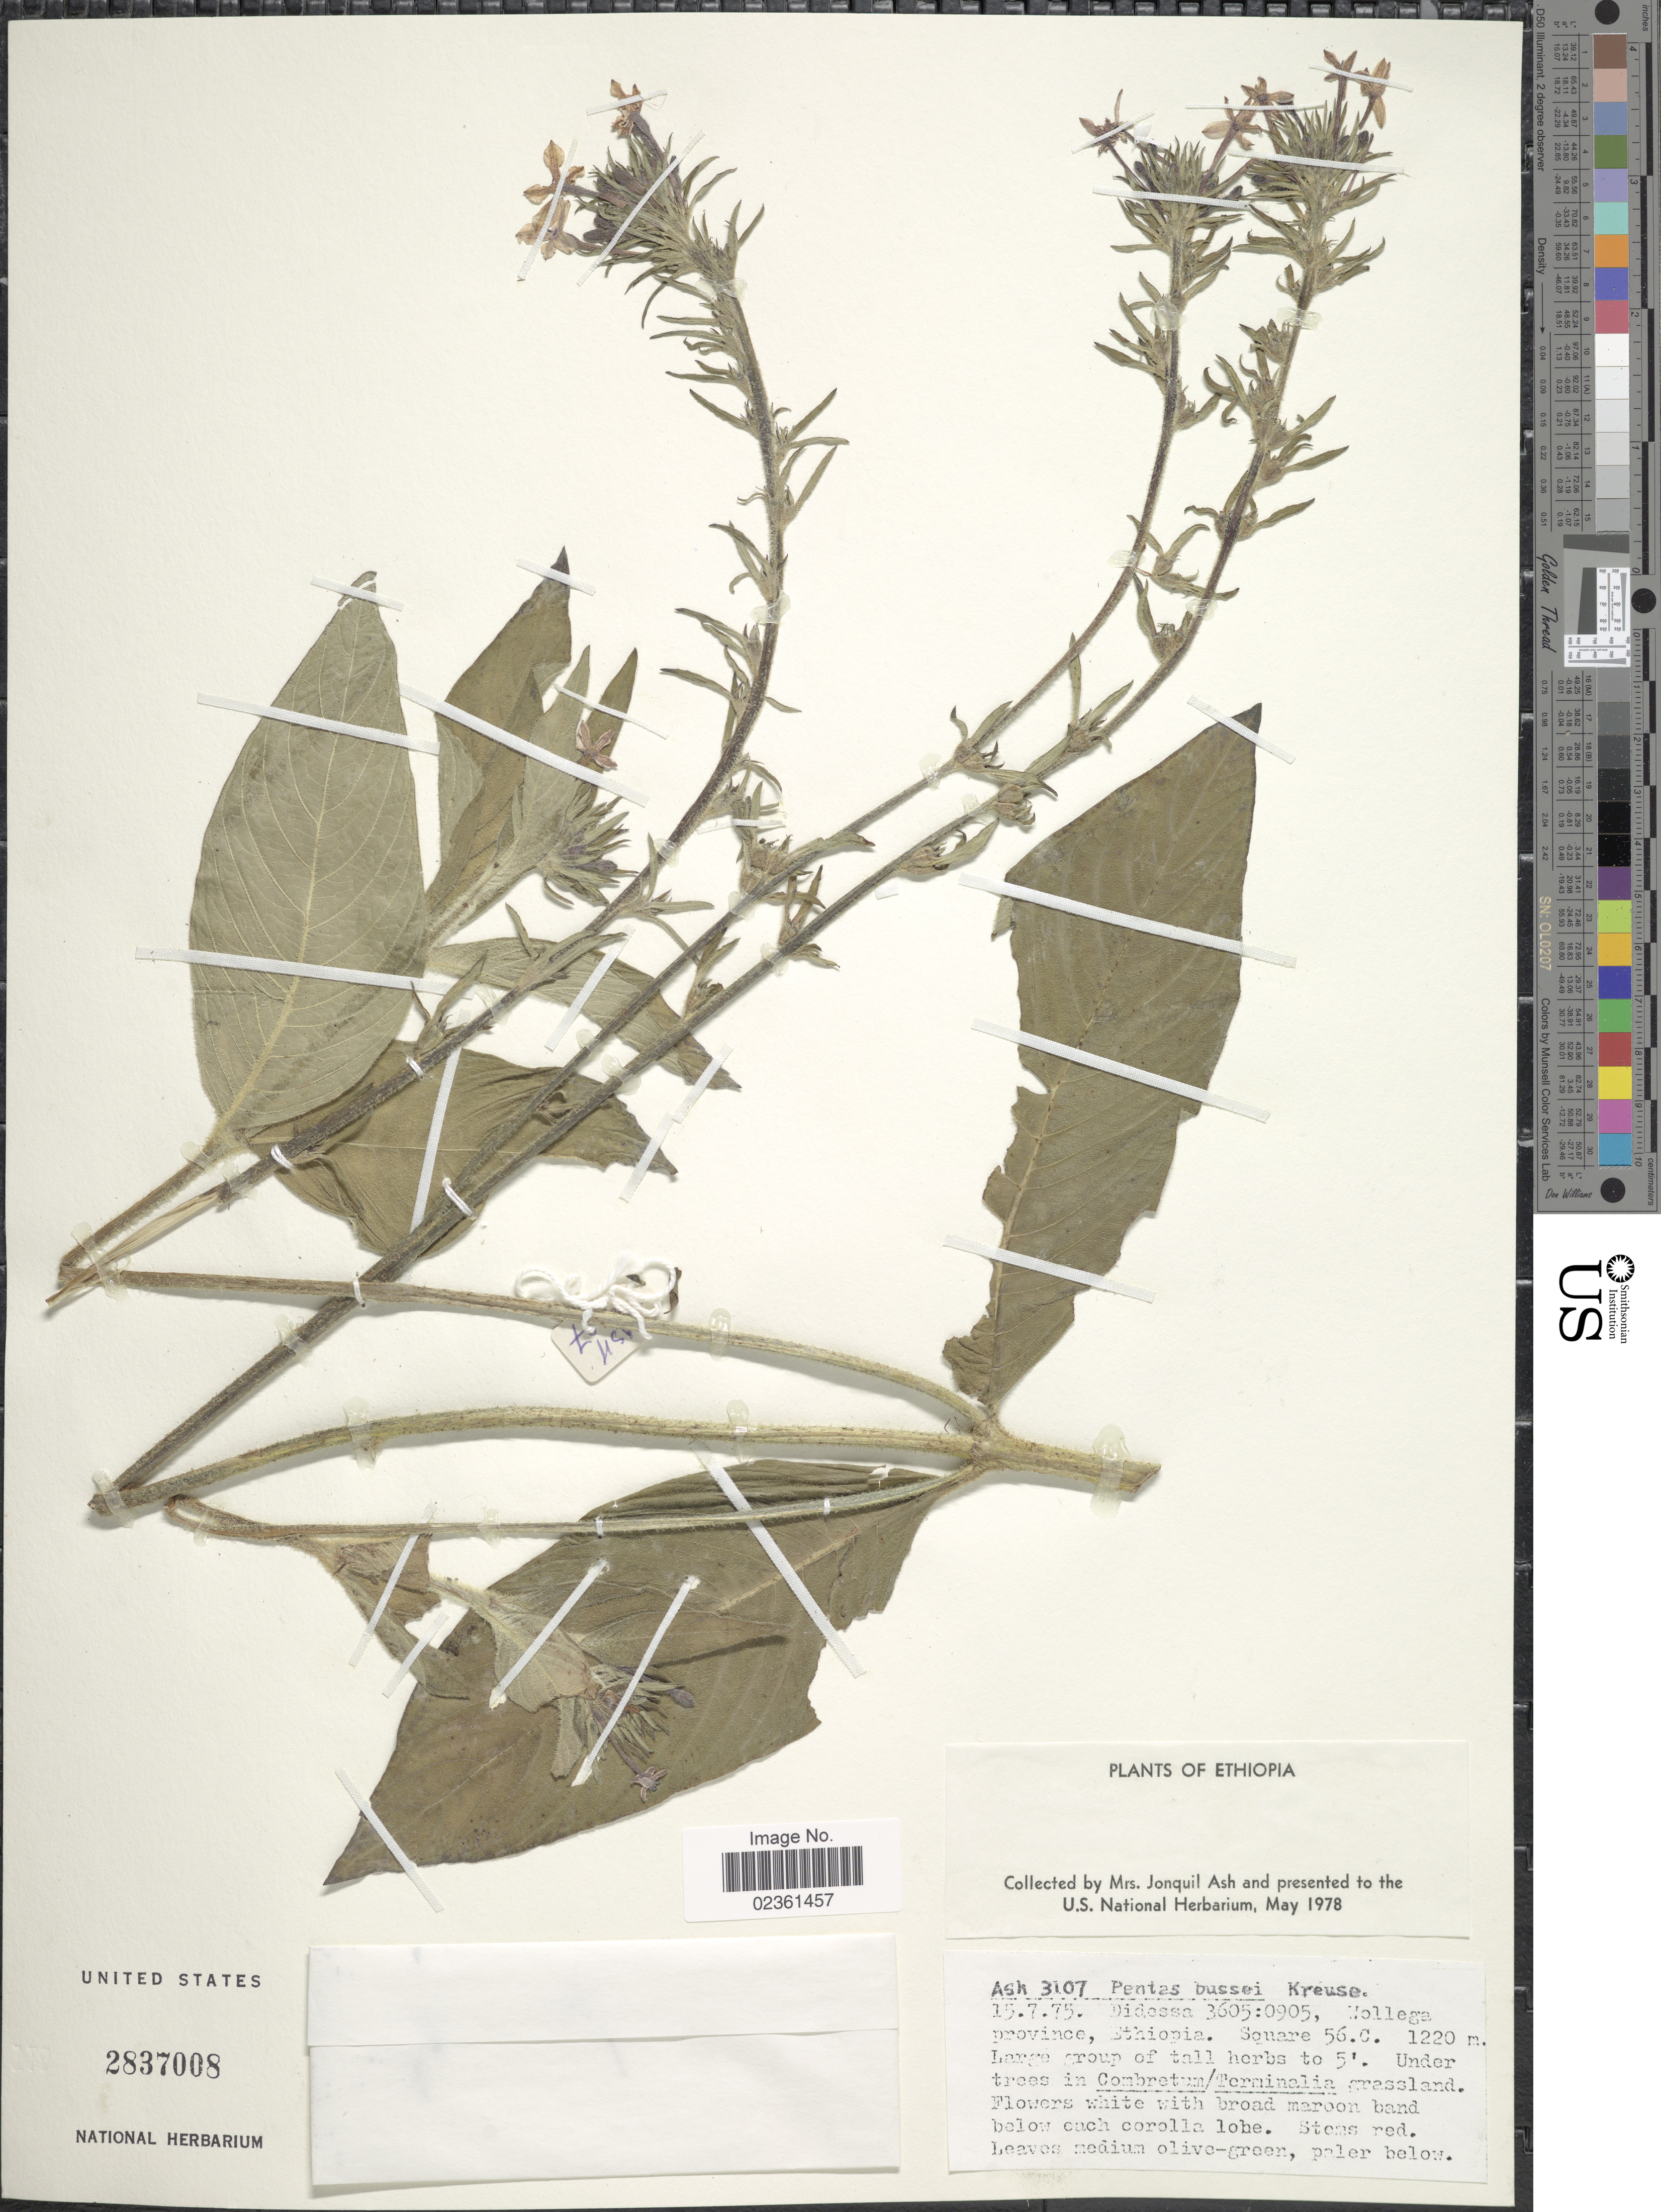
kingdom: Plantae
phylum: Tracheophyta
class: Magnoliopsida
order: Gentianales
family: Rubiaceae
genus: Pentas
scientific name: Pentas bussei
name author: K. Krause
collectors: J. Ash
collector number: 3107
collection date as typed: Transcribed d/m/y: 15/7/75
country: Ethiopia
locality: Didessa, Wollega Province, Square 56.C.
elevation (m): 1220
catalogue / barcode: US 2837008